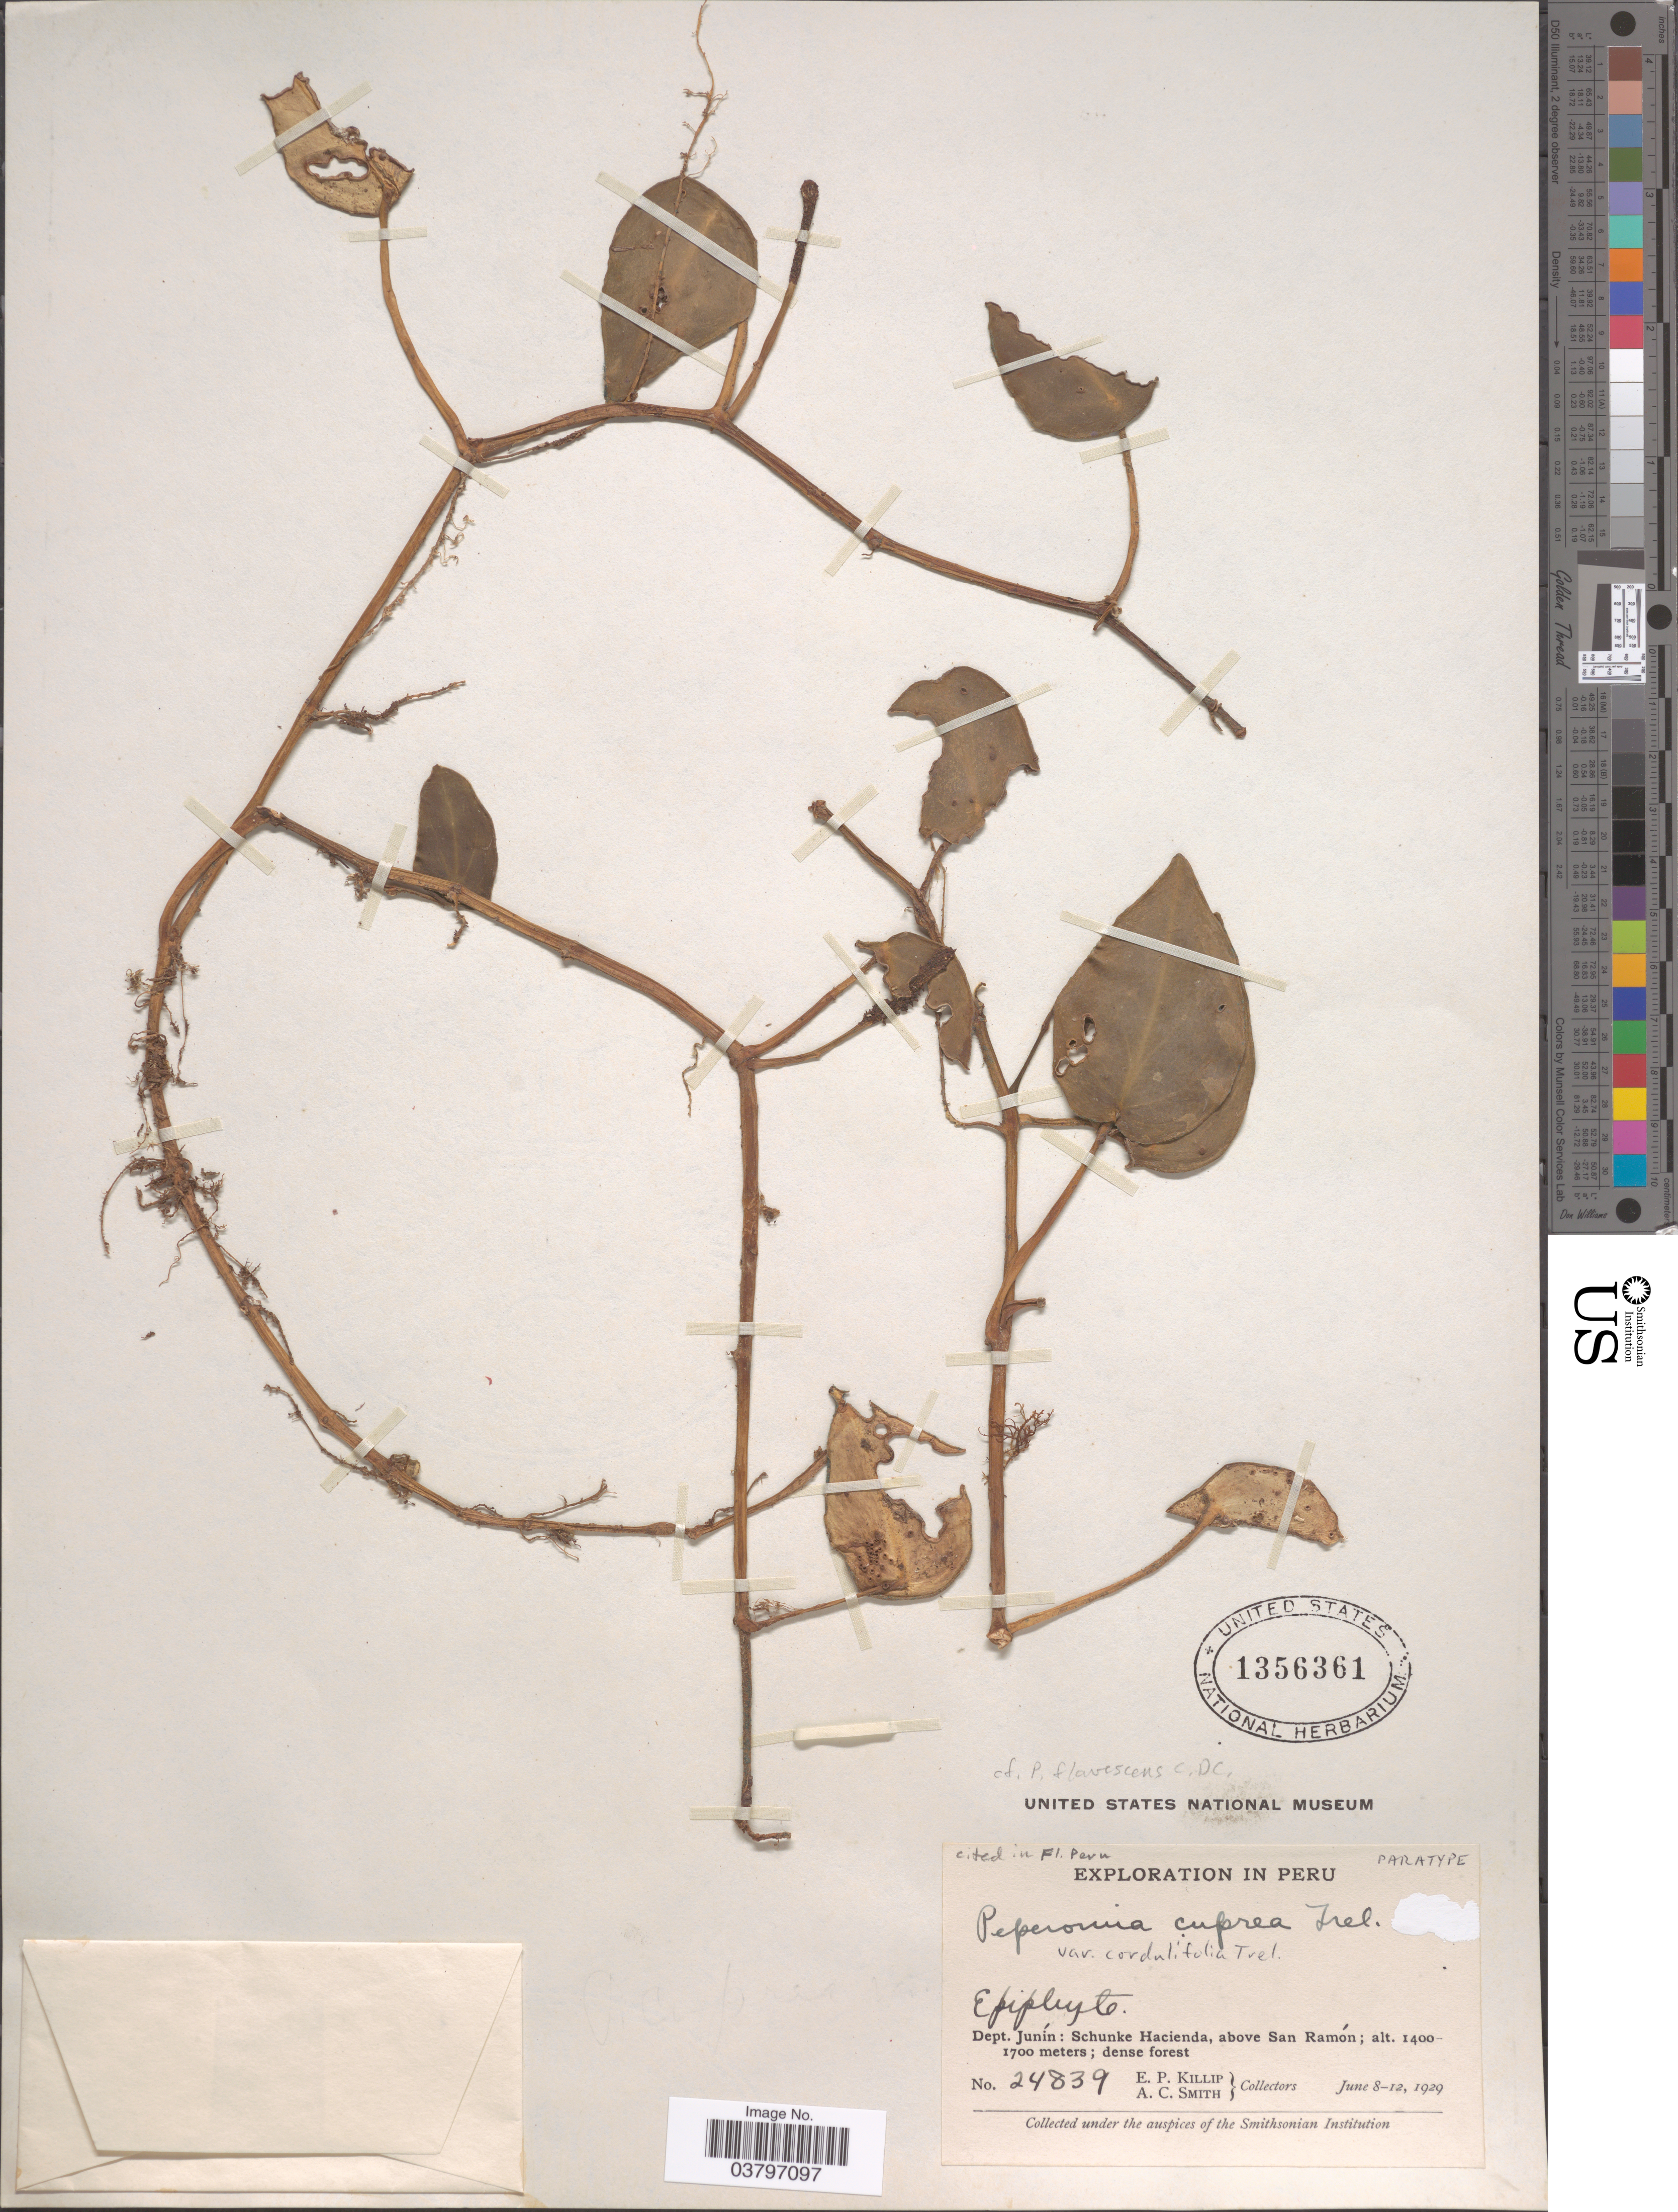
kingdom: Plantae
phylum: Tracheophyta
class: Magnoliopsida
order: Piperales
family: Piperaceae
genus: Peperomia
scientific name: Peperomia cuprea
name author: Trel.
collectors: E. P. Killip & A. C. Smith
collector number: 24839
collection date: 1929-06-08/1929-06-12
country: Peru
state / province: Junín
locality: Dept. Junín: Schunke Hacienda, above San Ramón.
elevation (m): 1400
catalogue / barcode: US 1356361